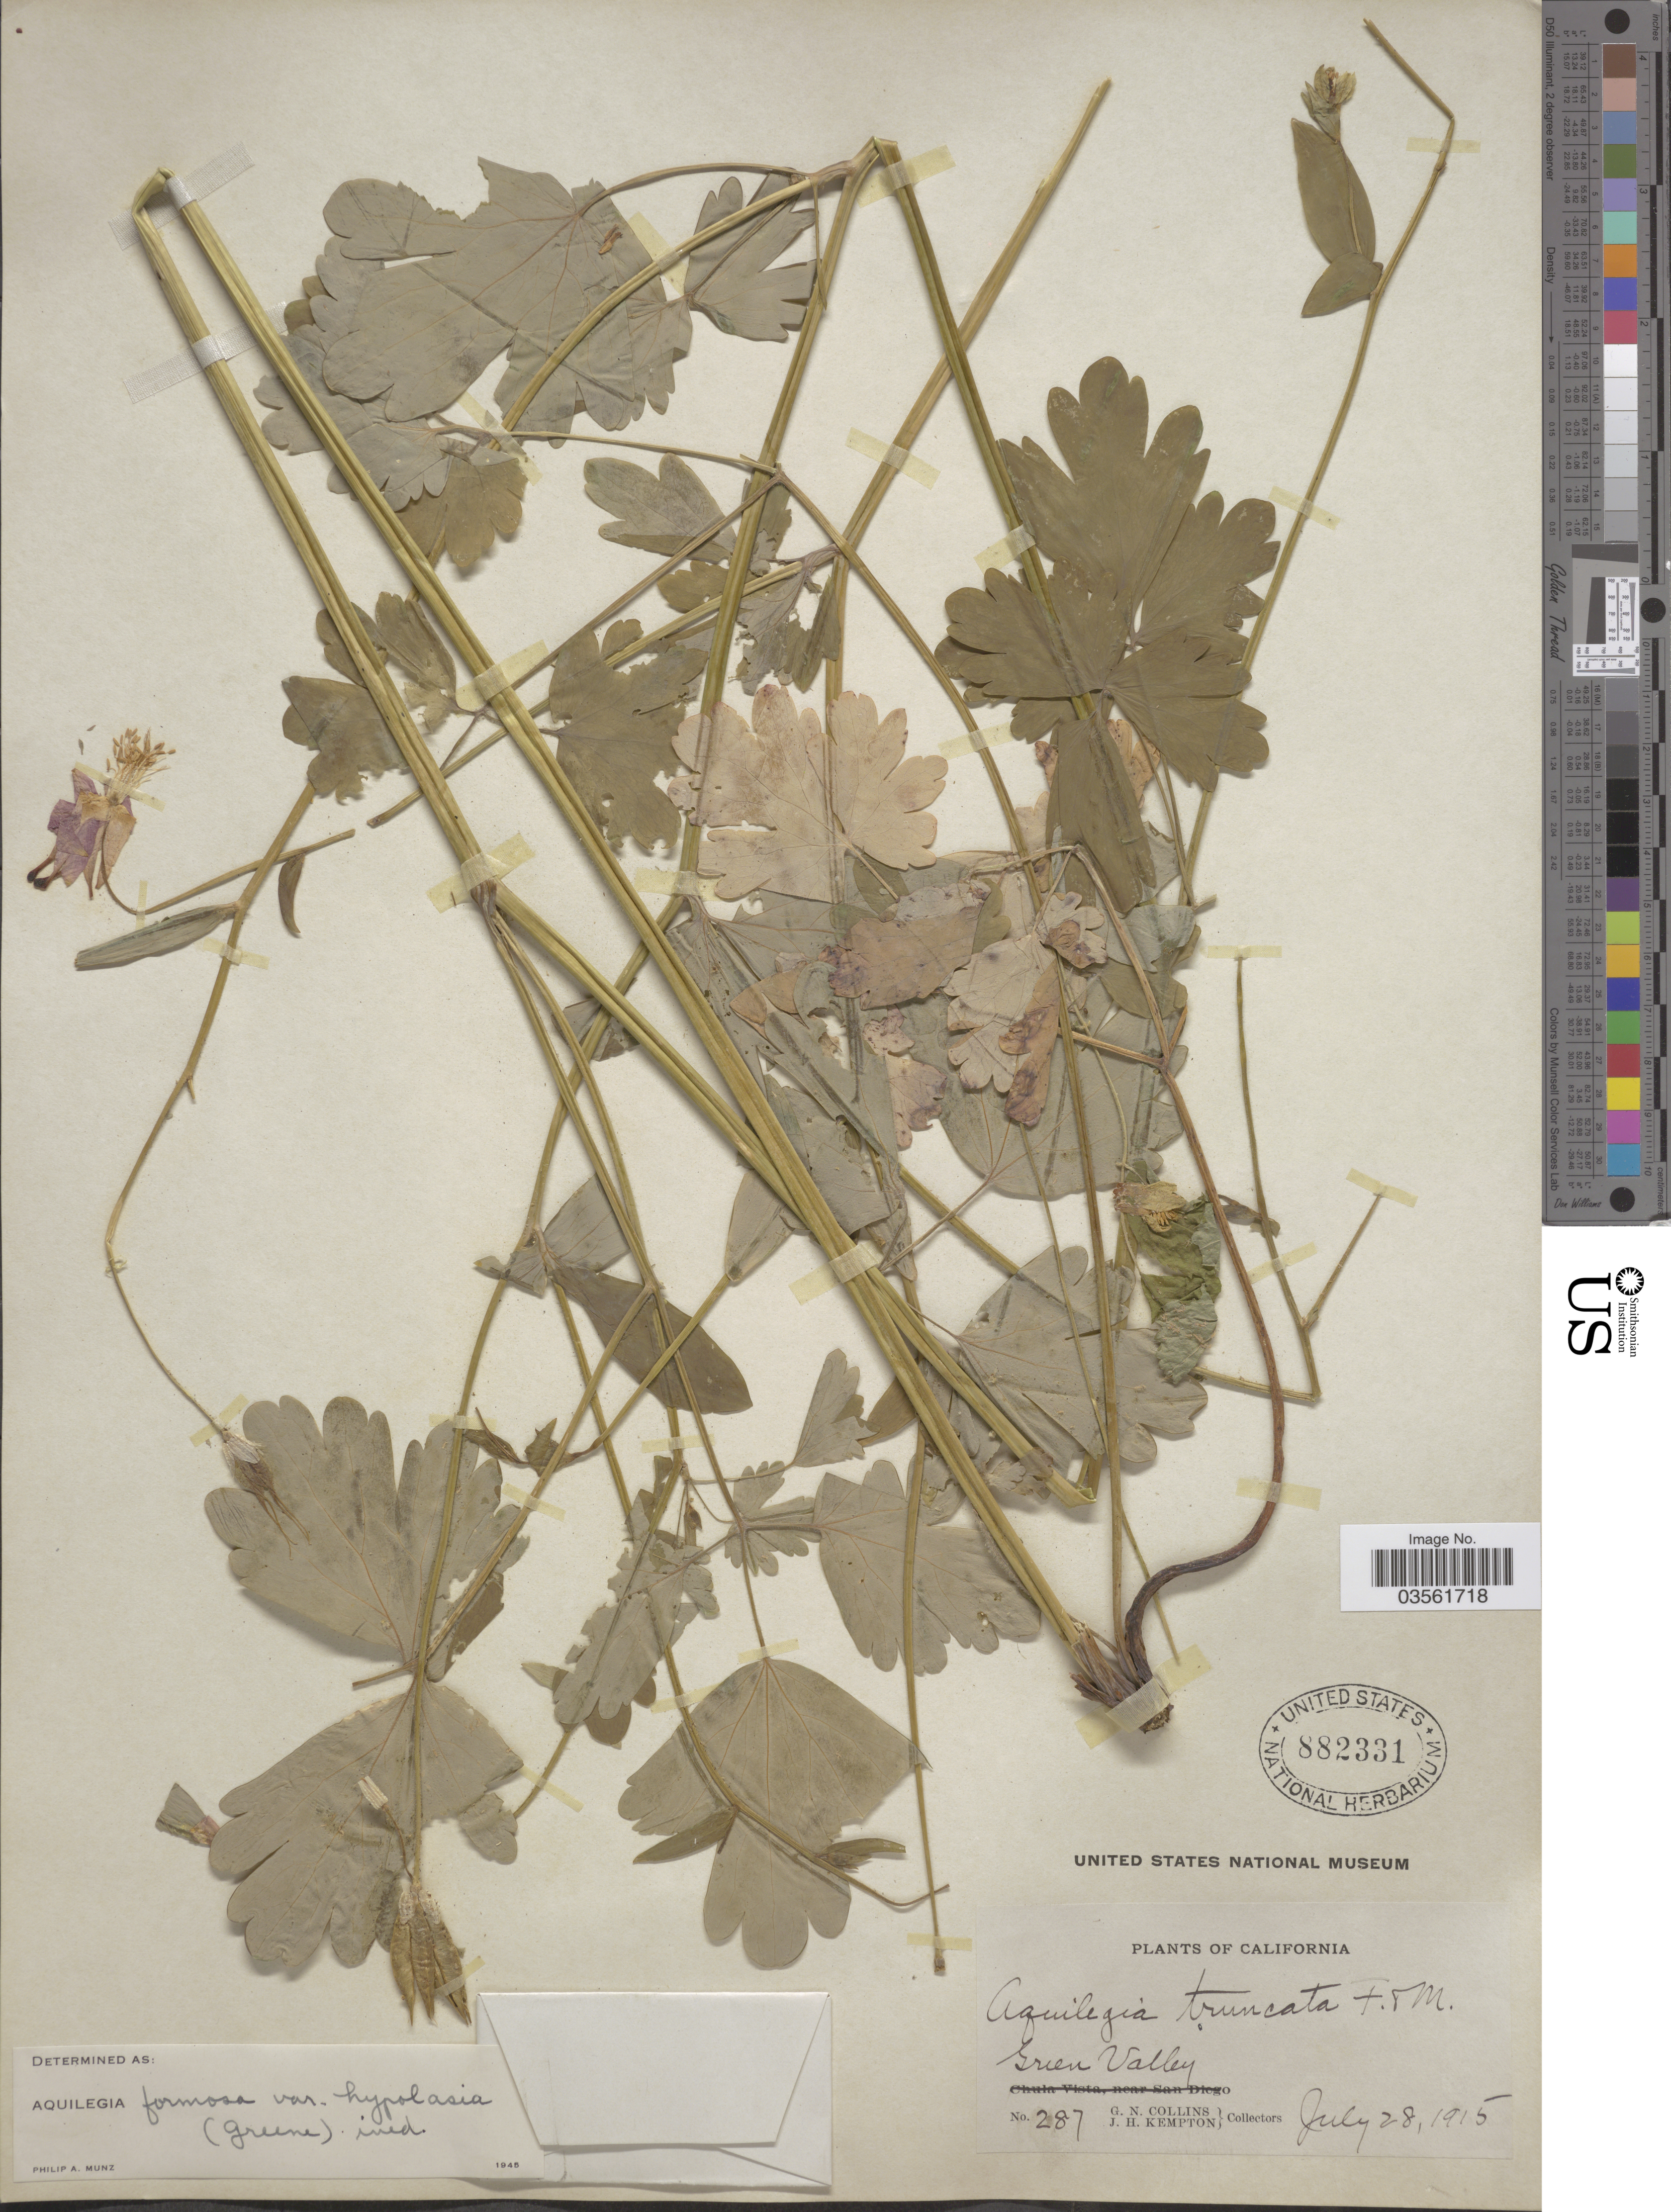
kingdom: Plantae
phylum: Tracheophyta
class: Magnoliopsida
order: Ranunculales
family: Ranunculaceae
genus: Aquilegia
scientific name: Aquilegia formosa var. hypolasia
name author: (Greene) Munz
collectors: G. Collins & J. H. Kempton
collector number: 287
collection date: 1915-07-28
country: United States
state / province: California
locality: Green Valley.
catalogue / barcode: US 882331